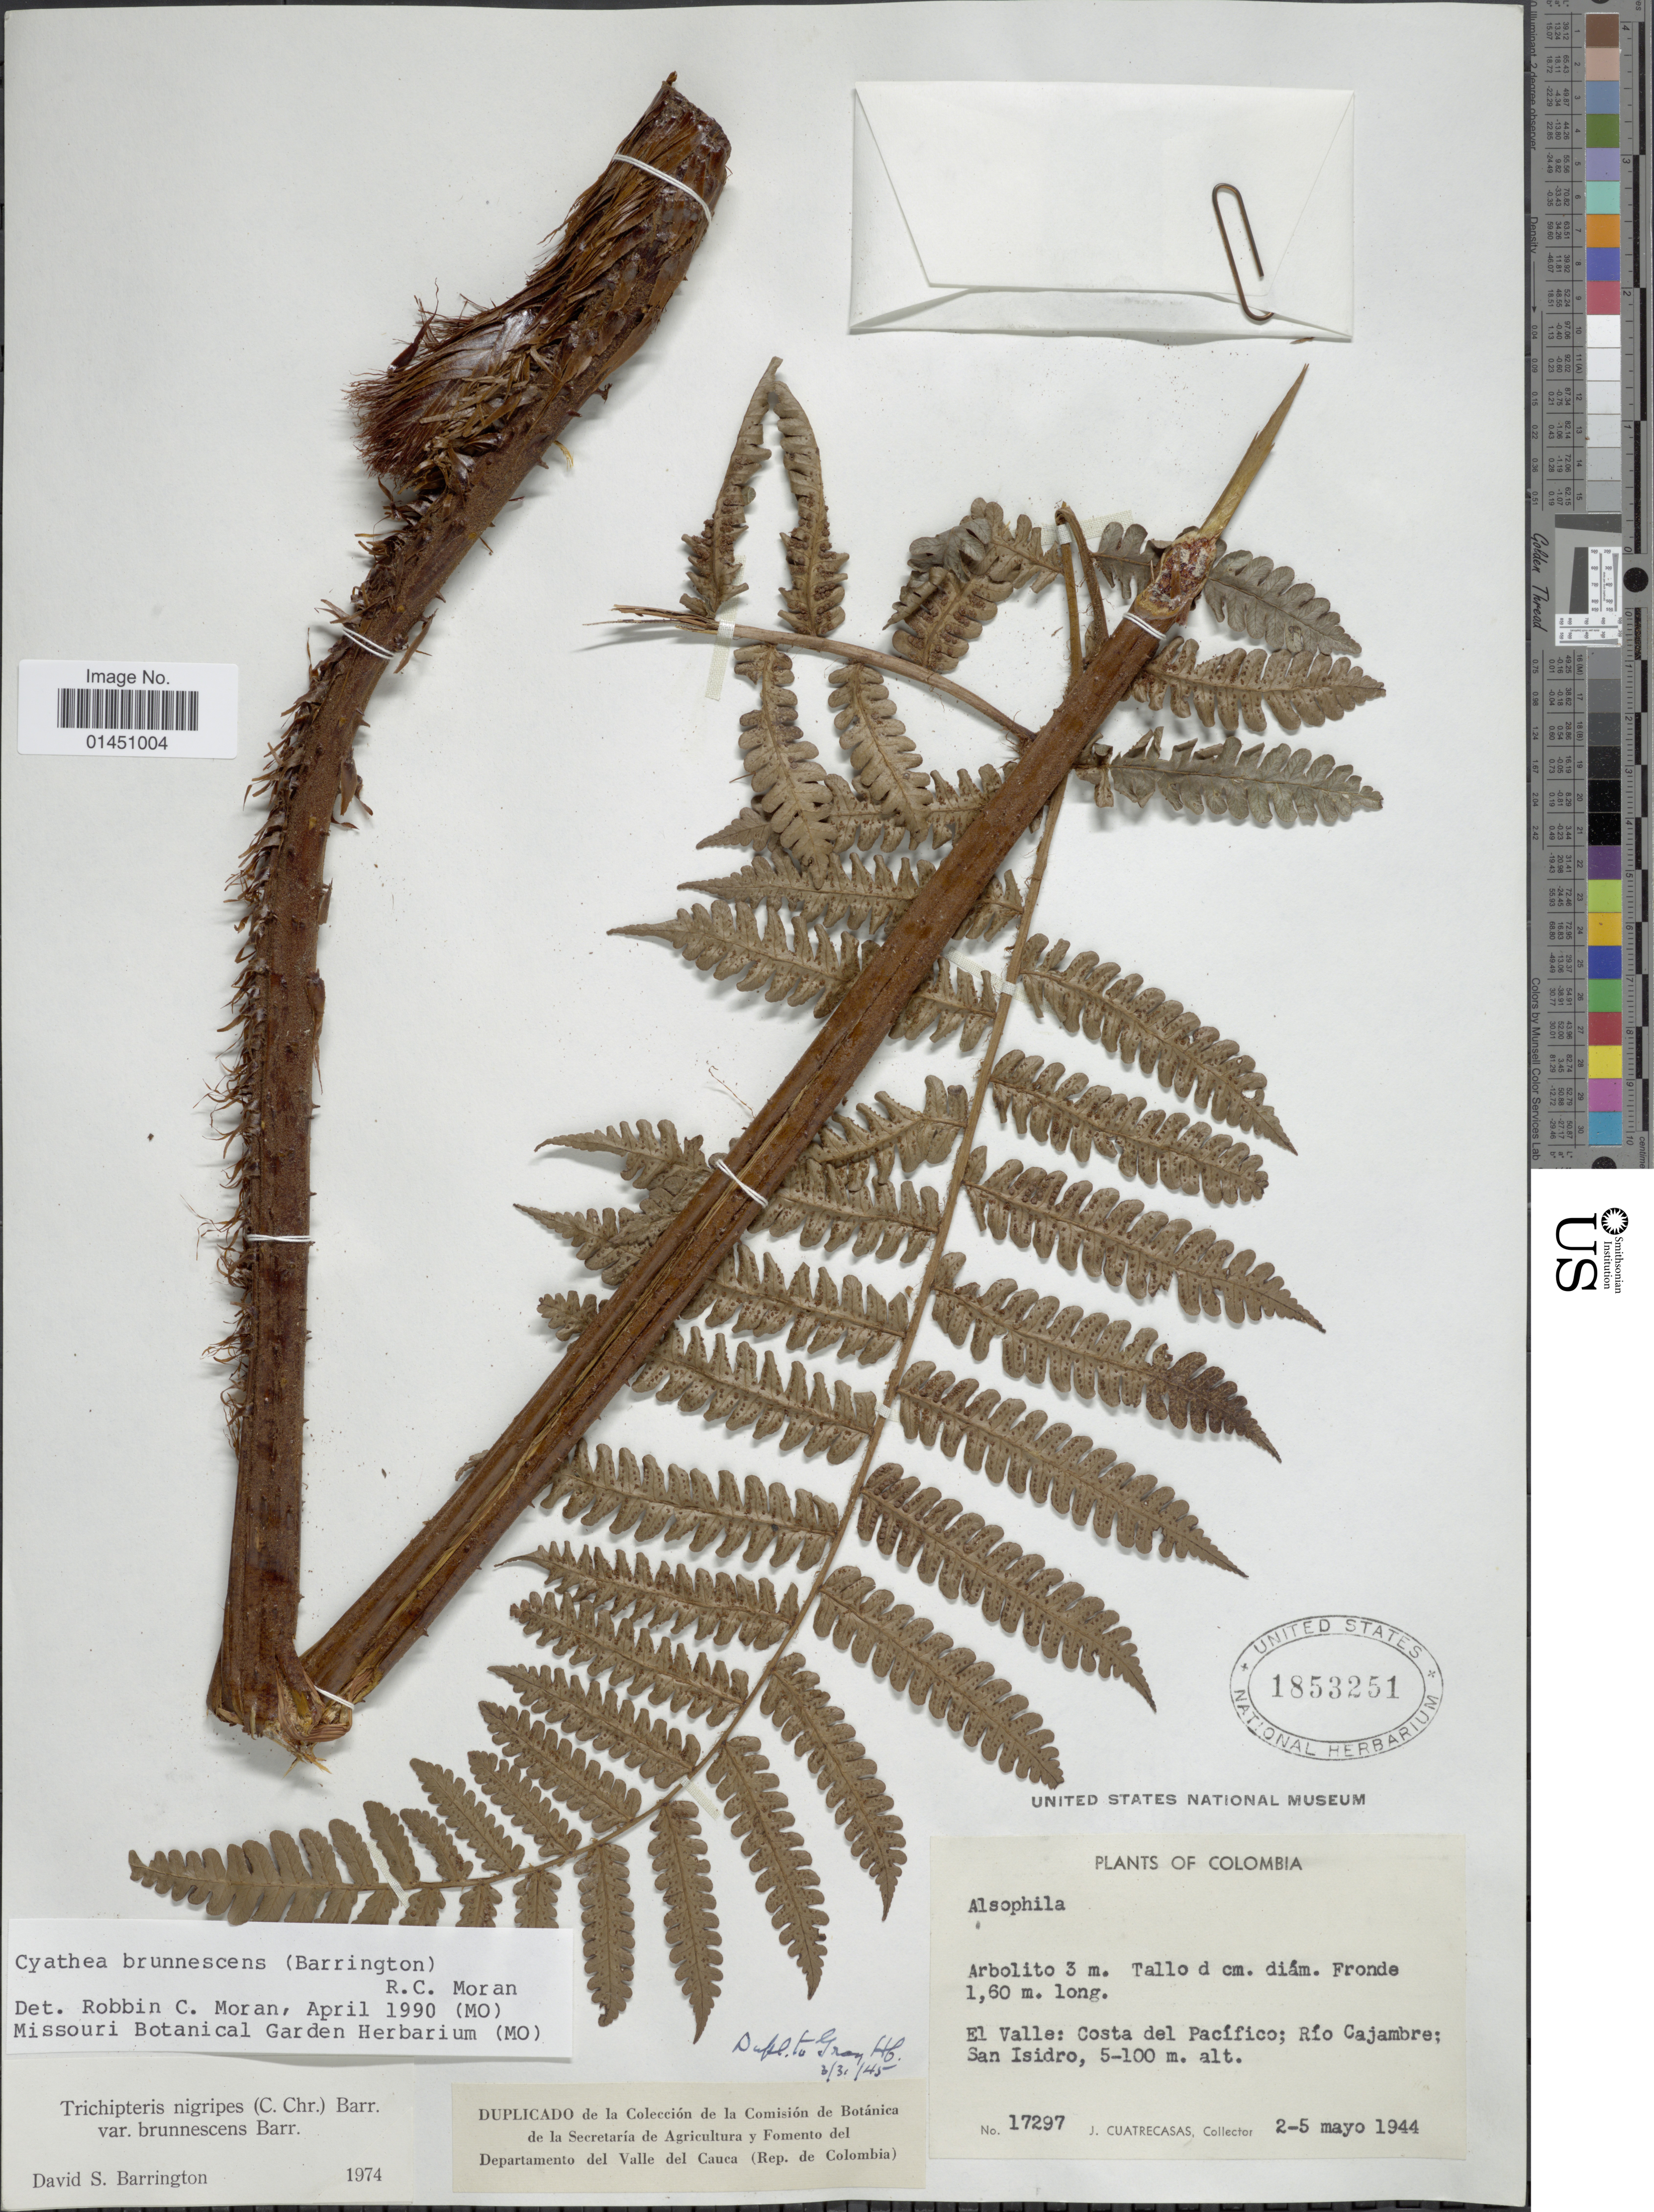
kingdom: Plantae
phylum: Tracheophyta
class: Polypodiopsida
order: Cyatheales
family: Cyatheaceae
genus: Cyathea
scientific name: Cyathea brunnescens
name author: (Barrington) R.C. Moran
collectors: J. Cuatrecasas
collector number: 17297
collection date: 1944-05-02/1944-05-05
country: Colombia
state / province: Valle del Cauca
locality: Departamento del Valle, Costa del Pcifico; rio Cajambre: San Isidro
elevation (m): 5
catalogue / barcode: US 1853251